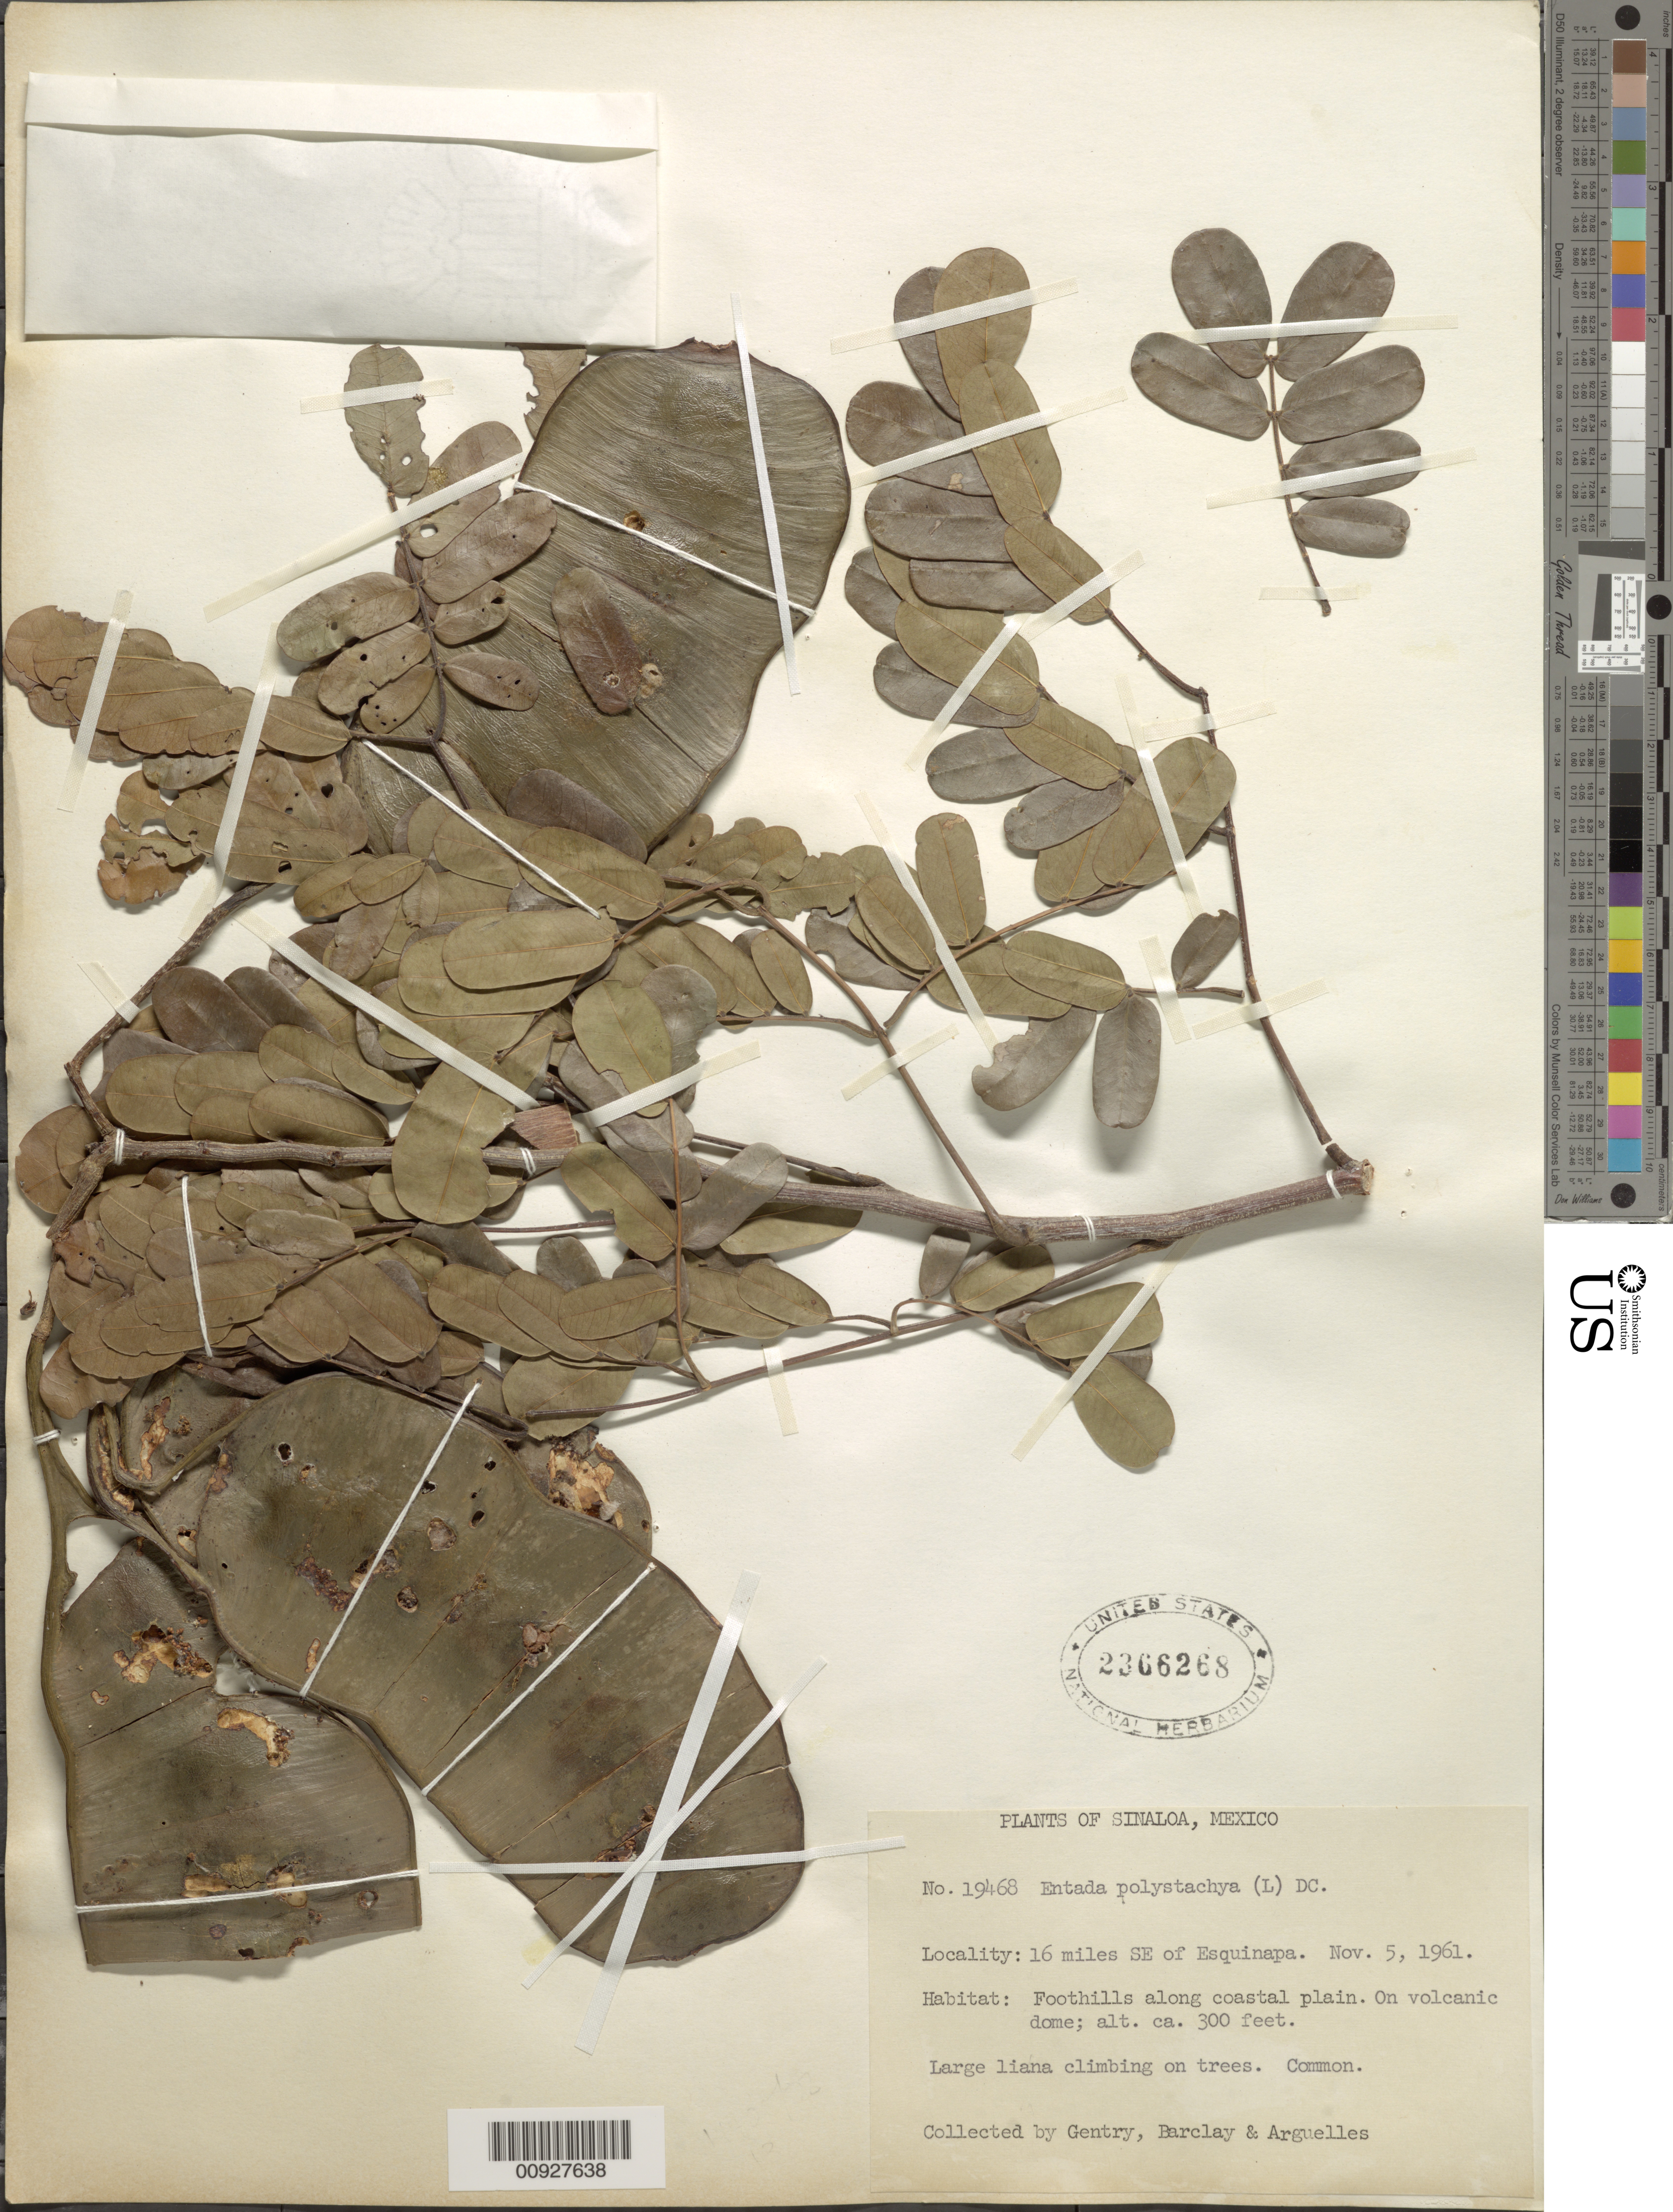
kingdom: Plantae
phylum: Tracheophyta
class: Magnoliopsida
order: Fabales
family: Fabaceae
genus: Entada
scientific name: Entada polystachya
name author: (L.) DC.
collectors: Gentry, --, -- Barclay & Arguelles, --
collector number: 19468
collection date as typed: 05 Nov 1961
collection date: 1961-11-05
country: Mexico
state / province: Sinaloa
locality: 16 miles SE of Esquinapa.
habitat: Foothills along coastal plain. On volcanic dome. Large liana climbing on trees.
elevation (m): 91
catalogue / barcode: US 2366268